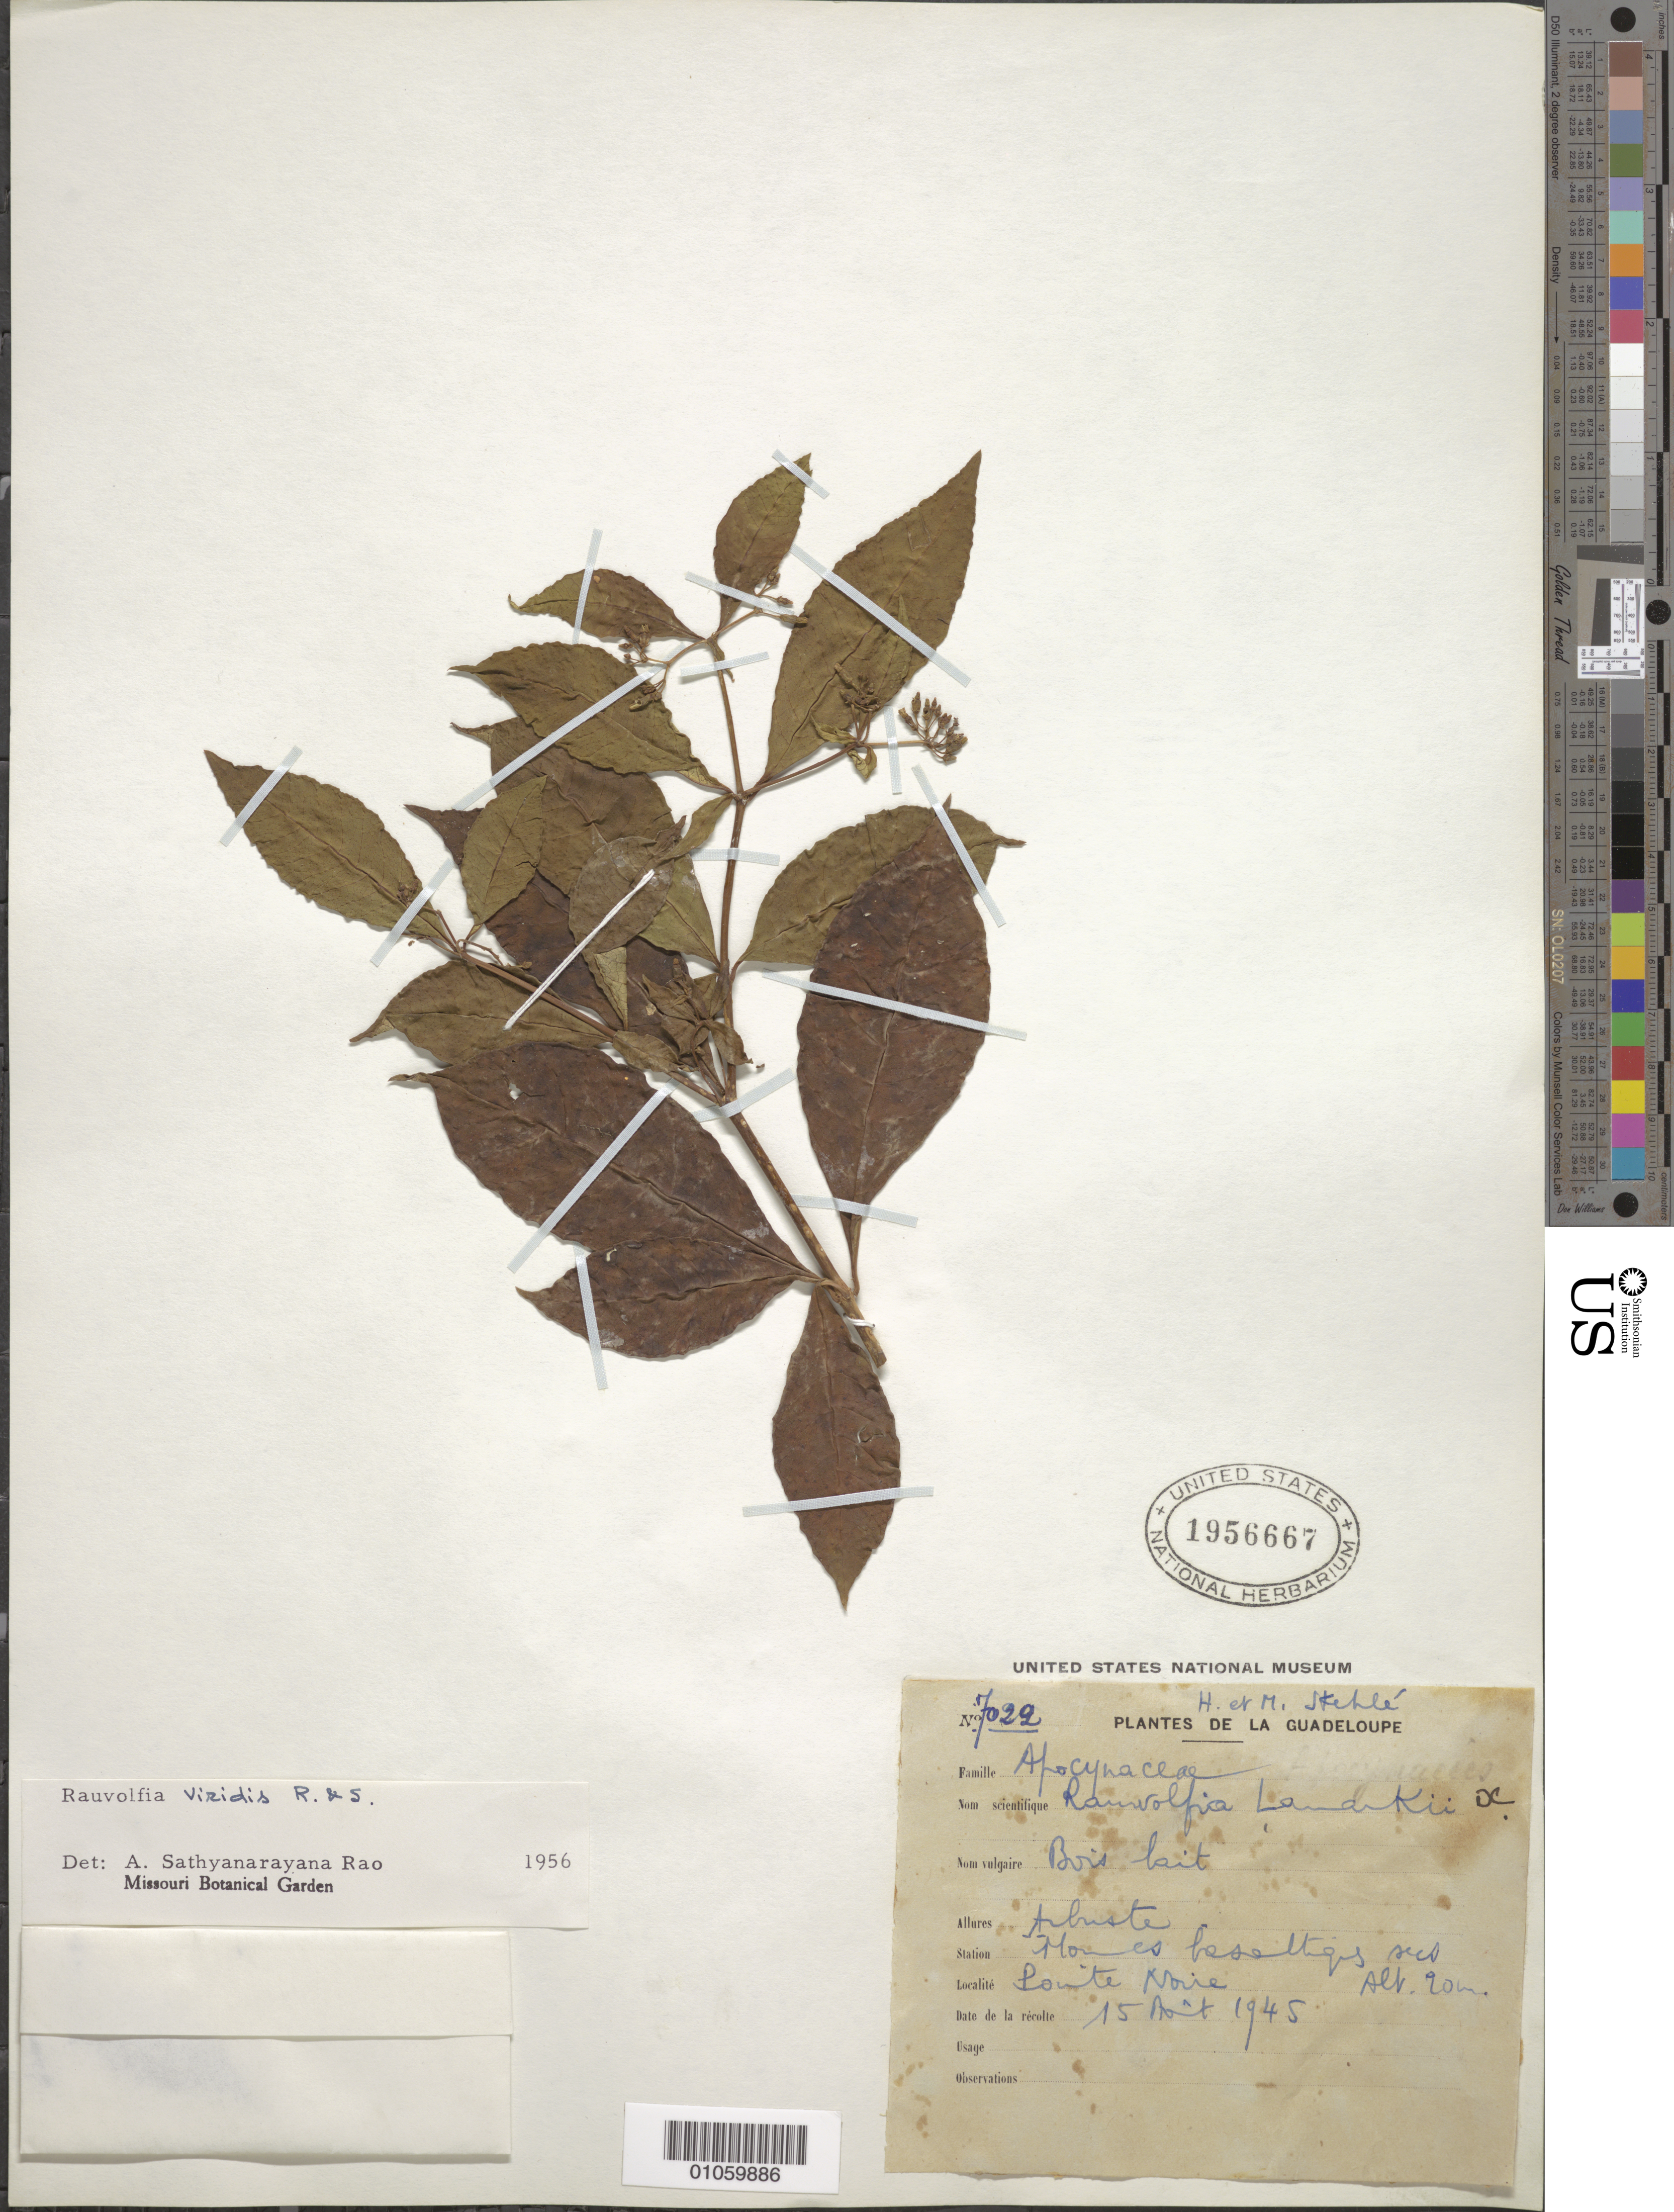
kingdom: Plantae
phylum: Tracheophyta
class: Magnoliopsida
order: Gentianales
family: Apocynaceae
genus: Rauvolfia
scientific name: Rauvolfia viridis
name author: Willd. ex Roem. & Schult.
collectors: H. Stehlé & M. Stehlé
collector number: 7022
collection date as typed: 15 Aug 1945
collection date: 1945-08-15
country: Guadeloupe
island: Basse Terre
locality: Pointe-Noire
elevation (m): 90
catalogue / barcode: US 1956667